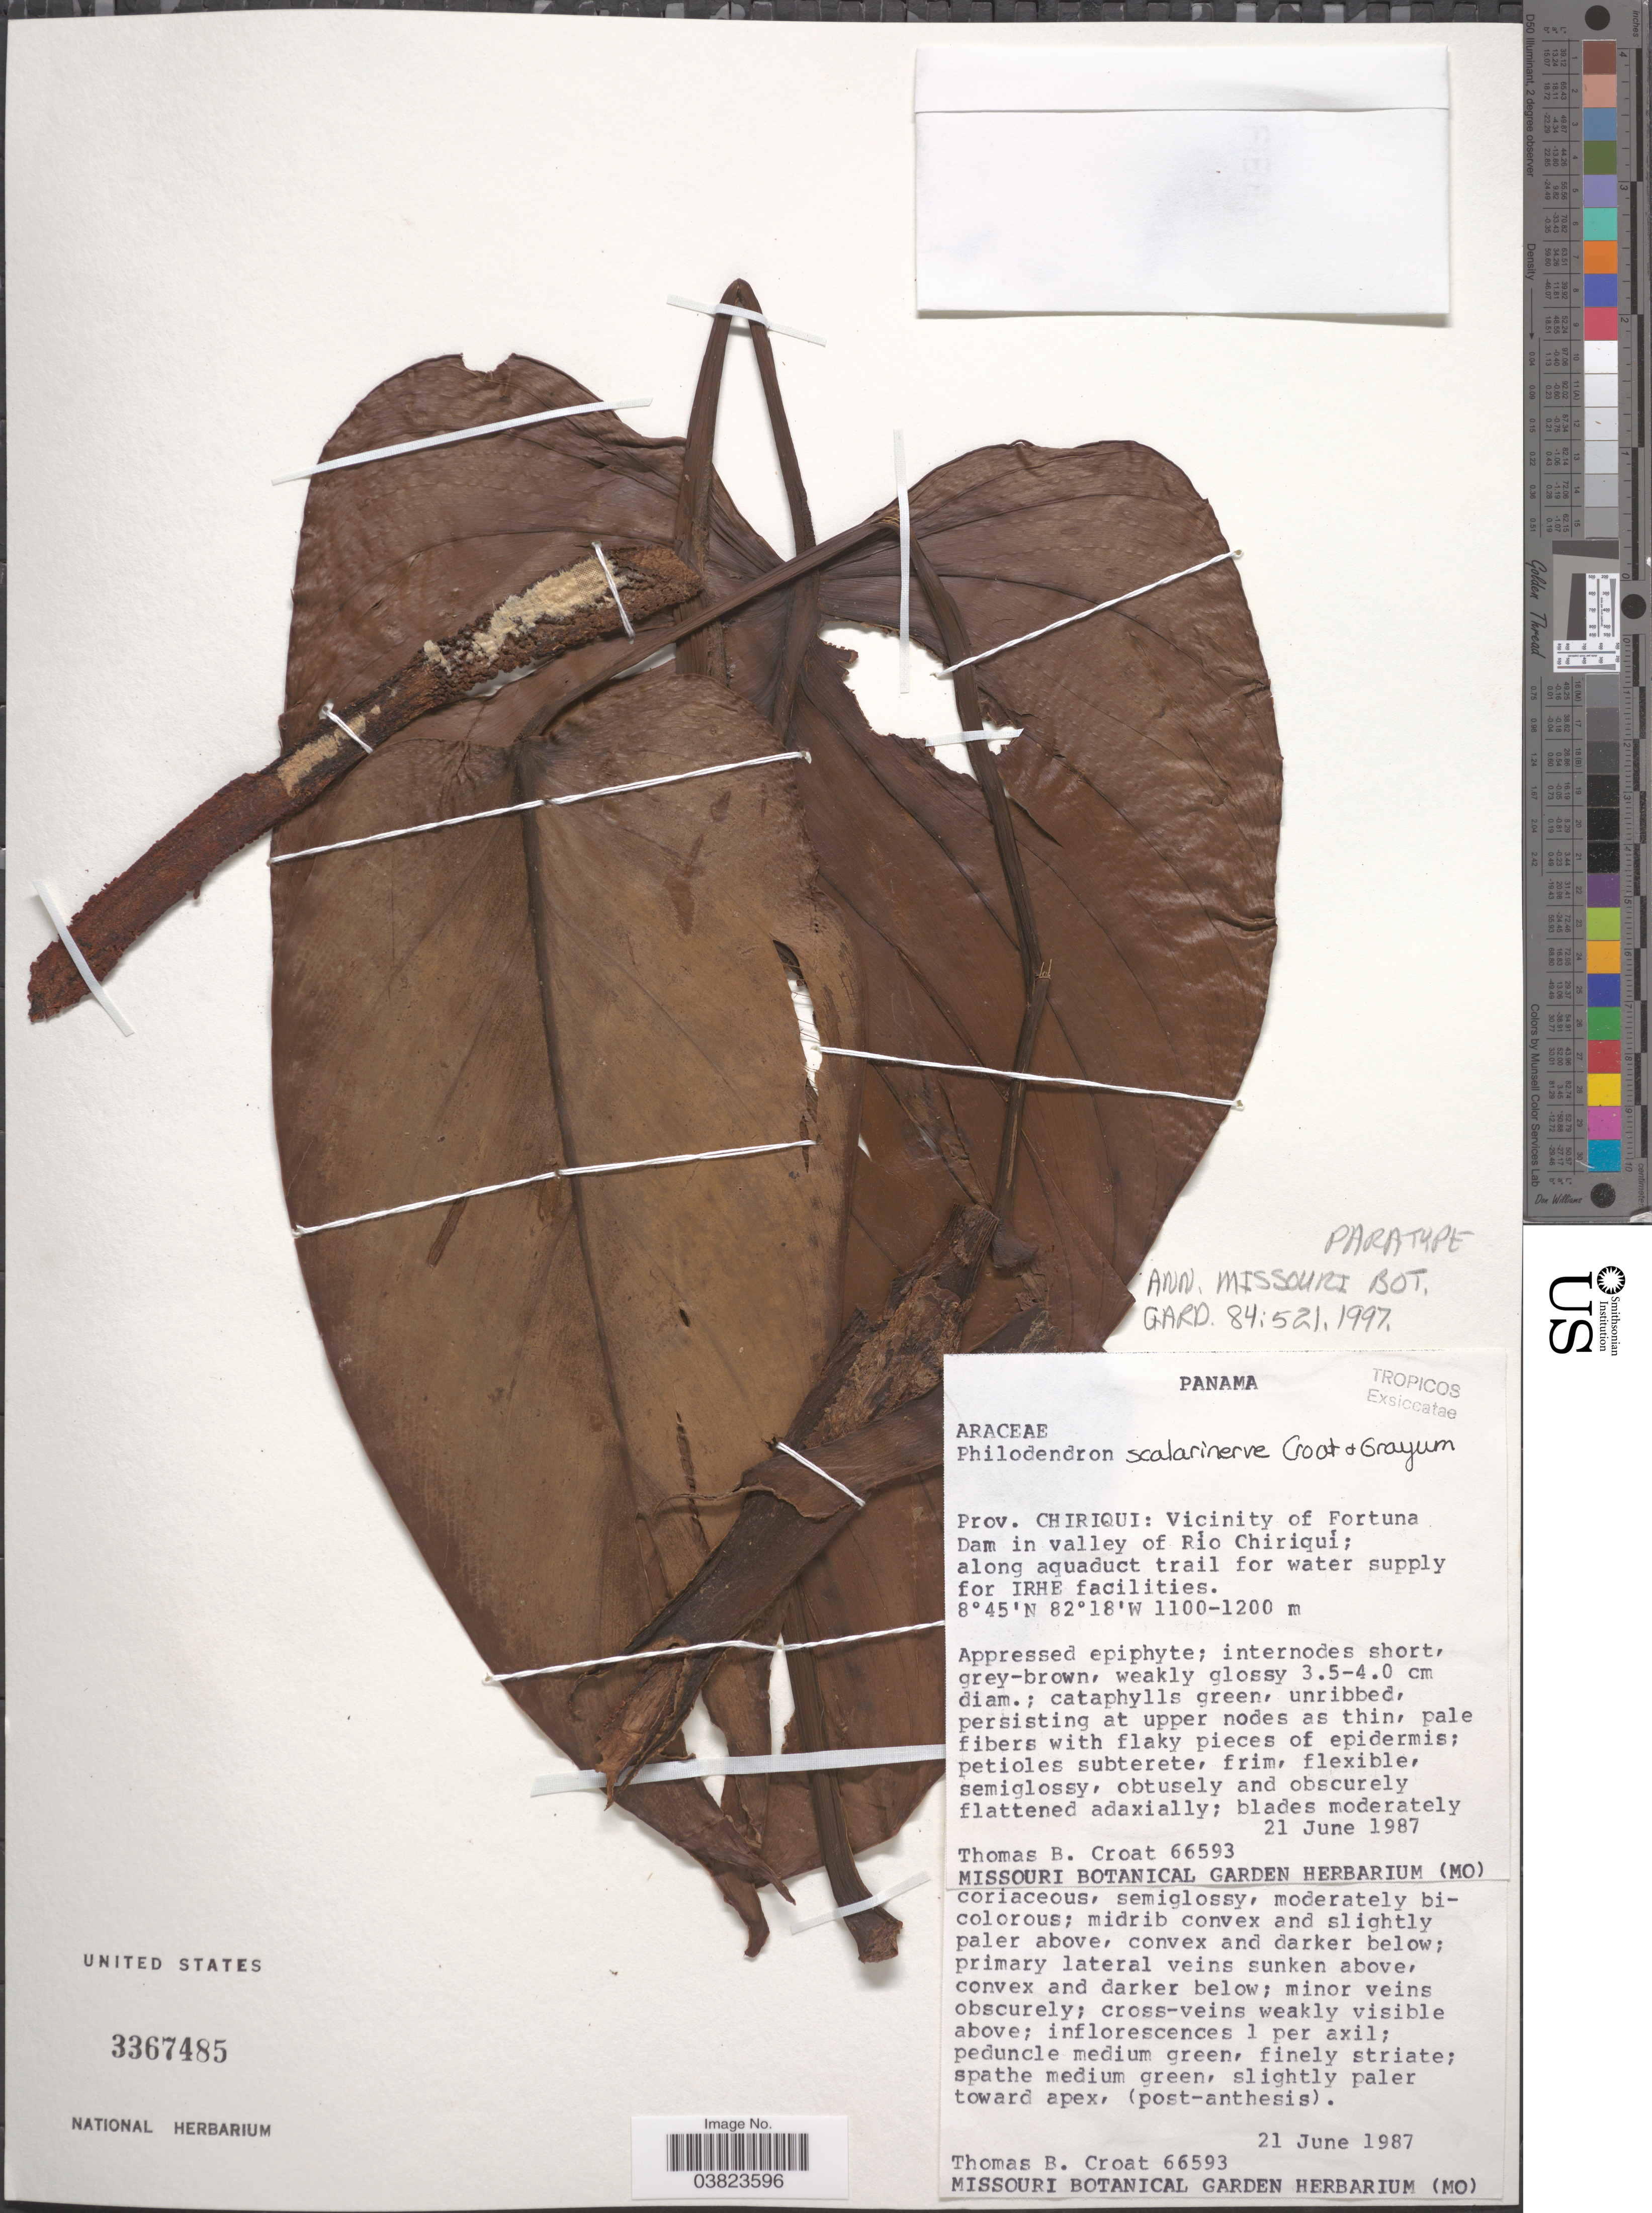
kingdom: Plantae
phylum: Tracheophyta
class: Liliopsida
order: Alismatales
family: Araceae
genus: Philodendron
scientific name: Philodendron scalarinerve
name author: Croat & Grayum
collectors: T. B. Croat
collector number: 66593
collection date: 1987-06-21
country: Panama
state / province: Chiriqui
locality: Vicinity of Fortuna Dam in valley of Rio Chiriqui; along aqueduct trail for water supply for IRHE facilities.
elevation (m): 1100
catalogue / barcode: US 3367485